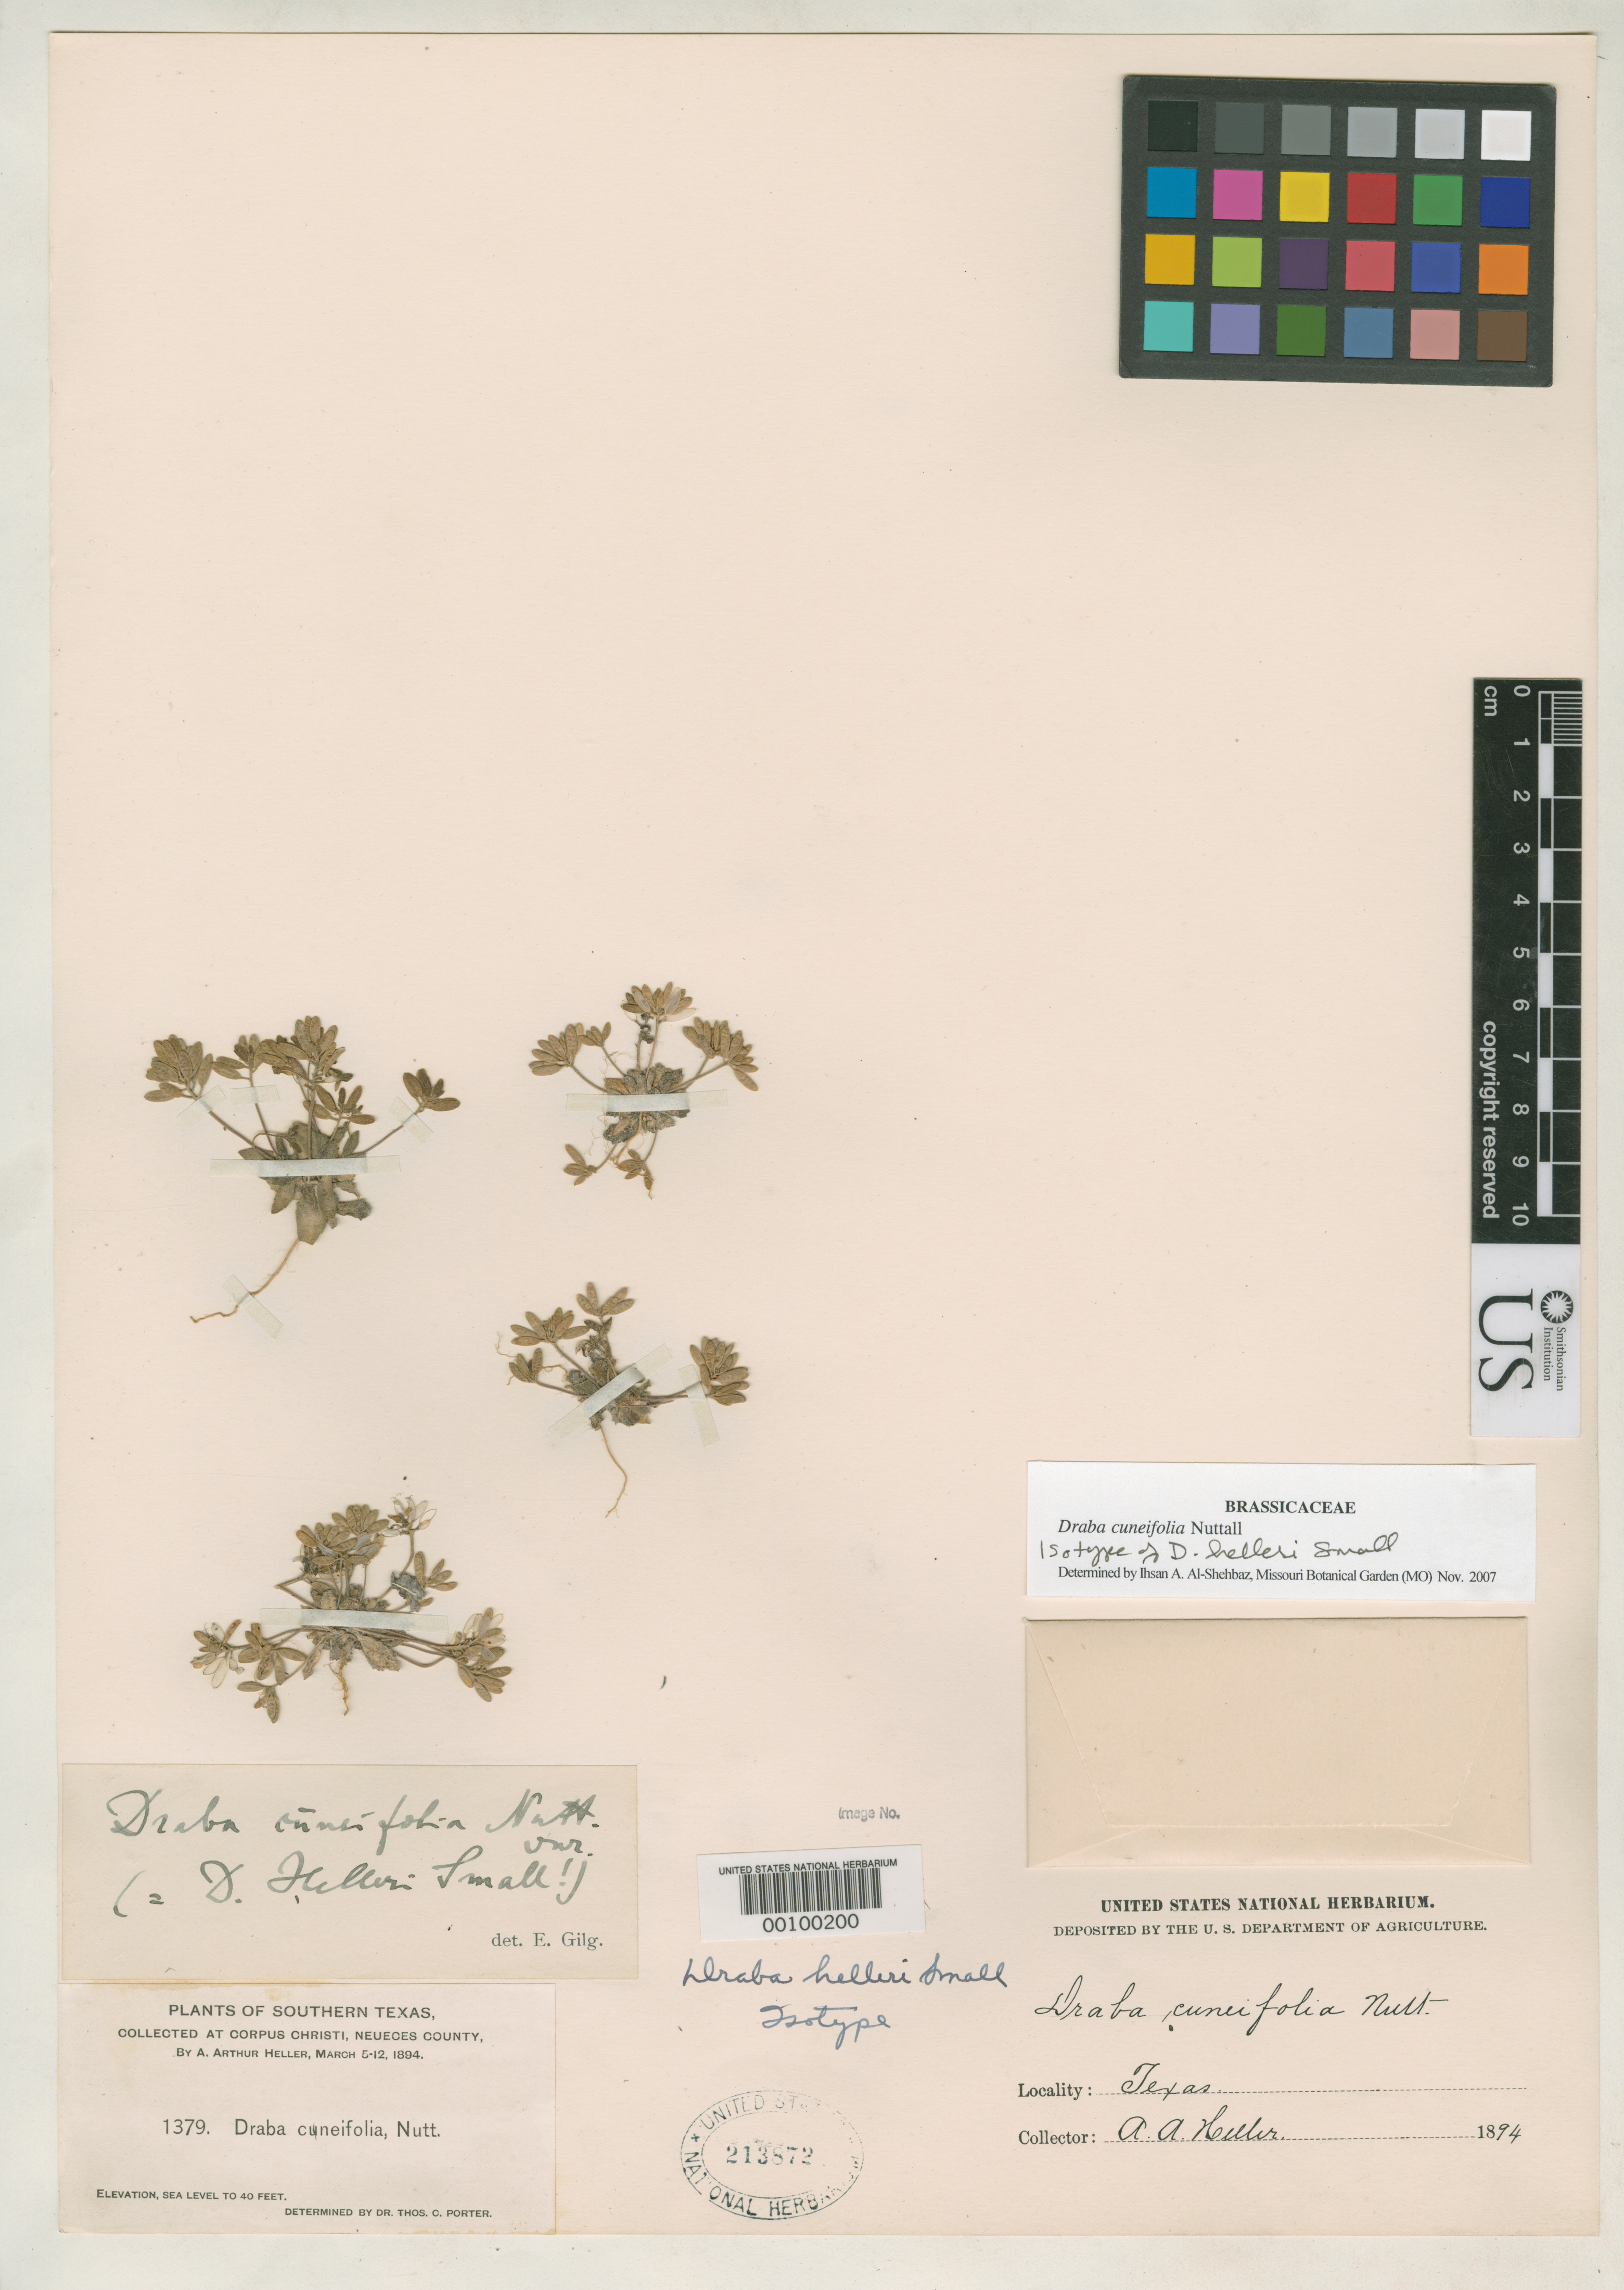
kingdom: Plantae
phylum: Tracheophyta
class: Magnoliopsida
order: Brassicales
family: Brassicaceae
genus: Draba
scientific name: Draba helleri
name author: Small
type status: Isotype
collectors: A. A. Heller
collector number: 1379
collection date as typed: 05 Mar 1894 to 12 Mar 1894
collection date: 1894-03-05/1894-03-12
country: United States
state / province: Texas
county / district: Nueces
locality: Corpus Christi.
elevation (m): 0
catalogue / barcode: US 213872